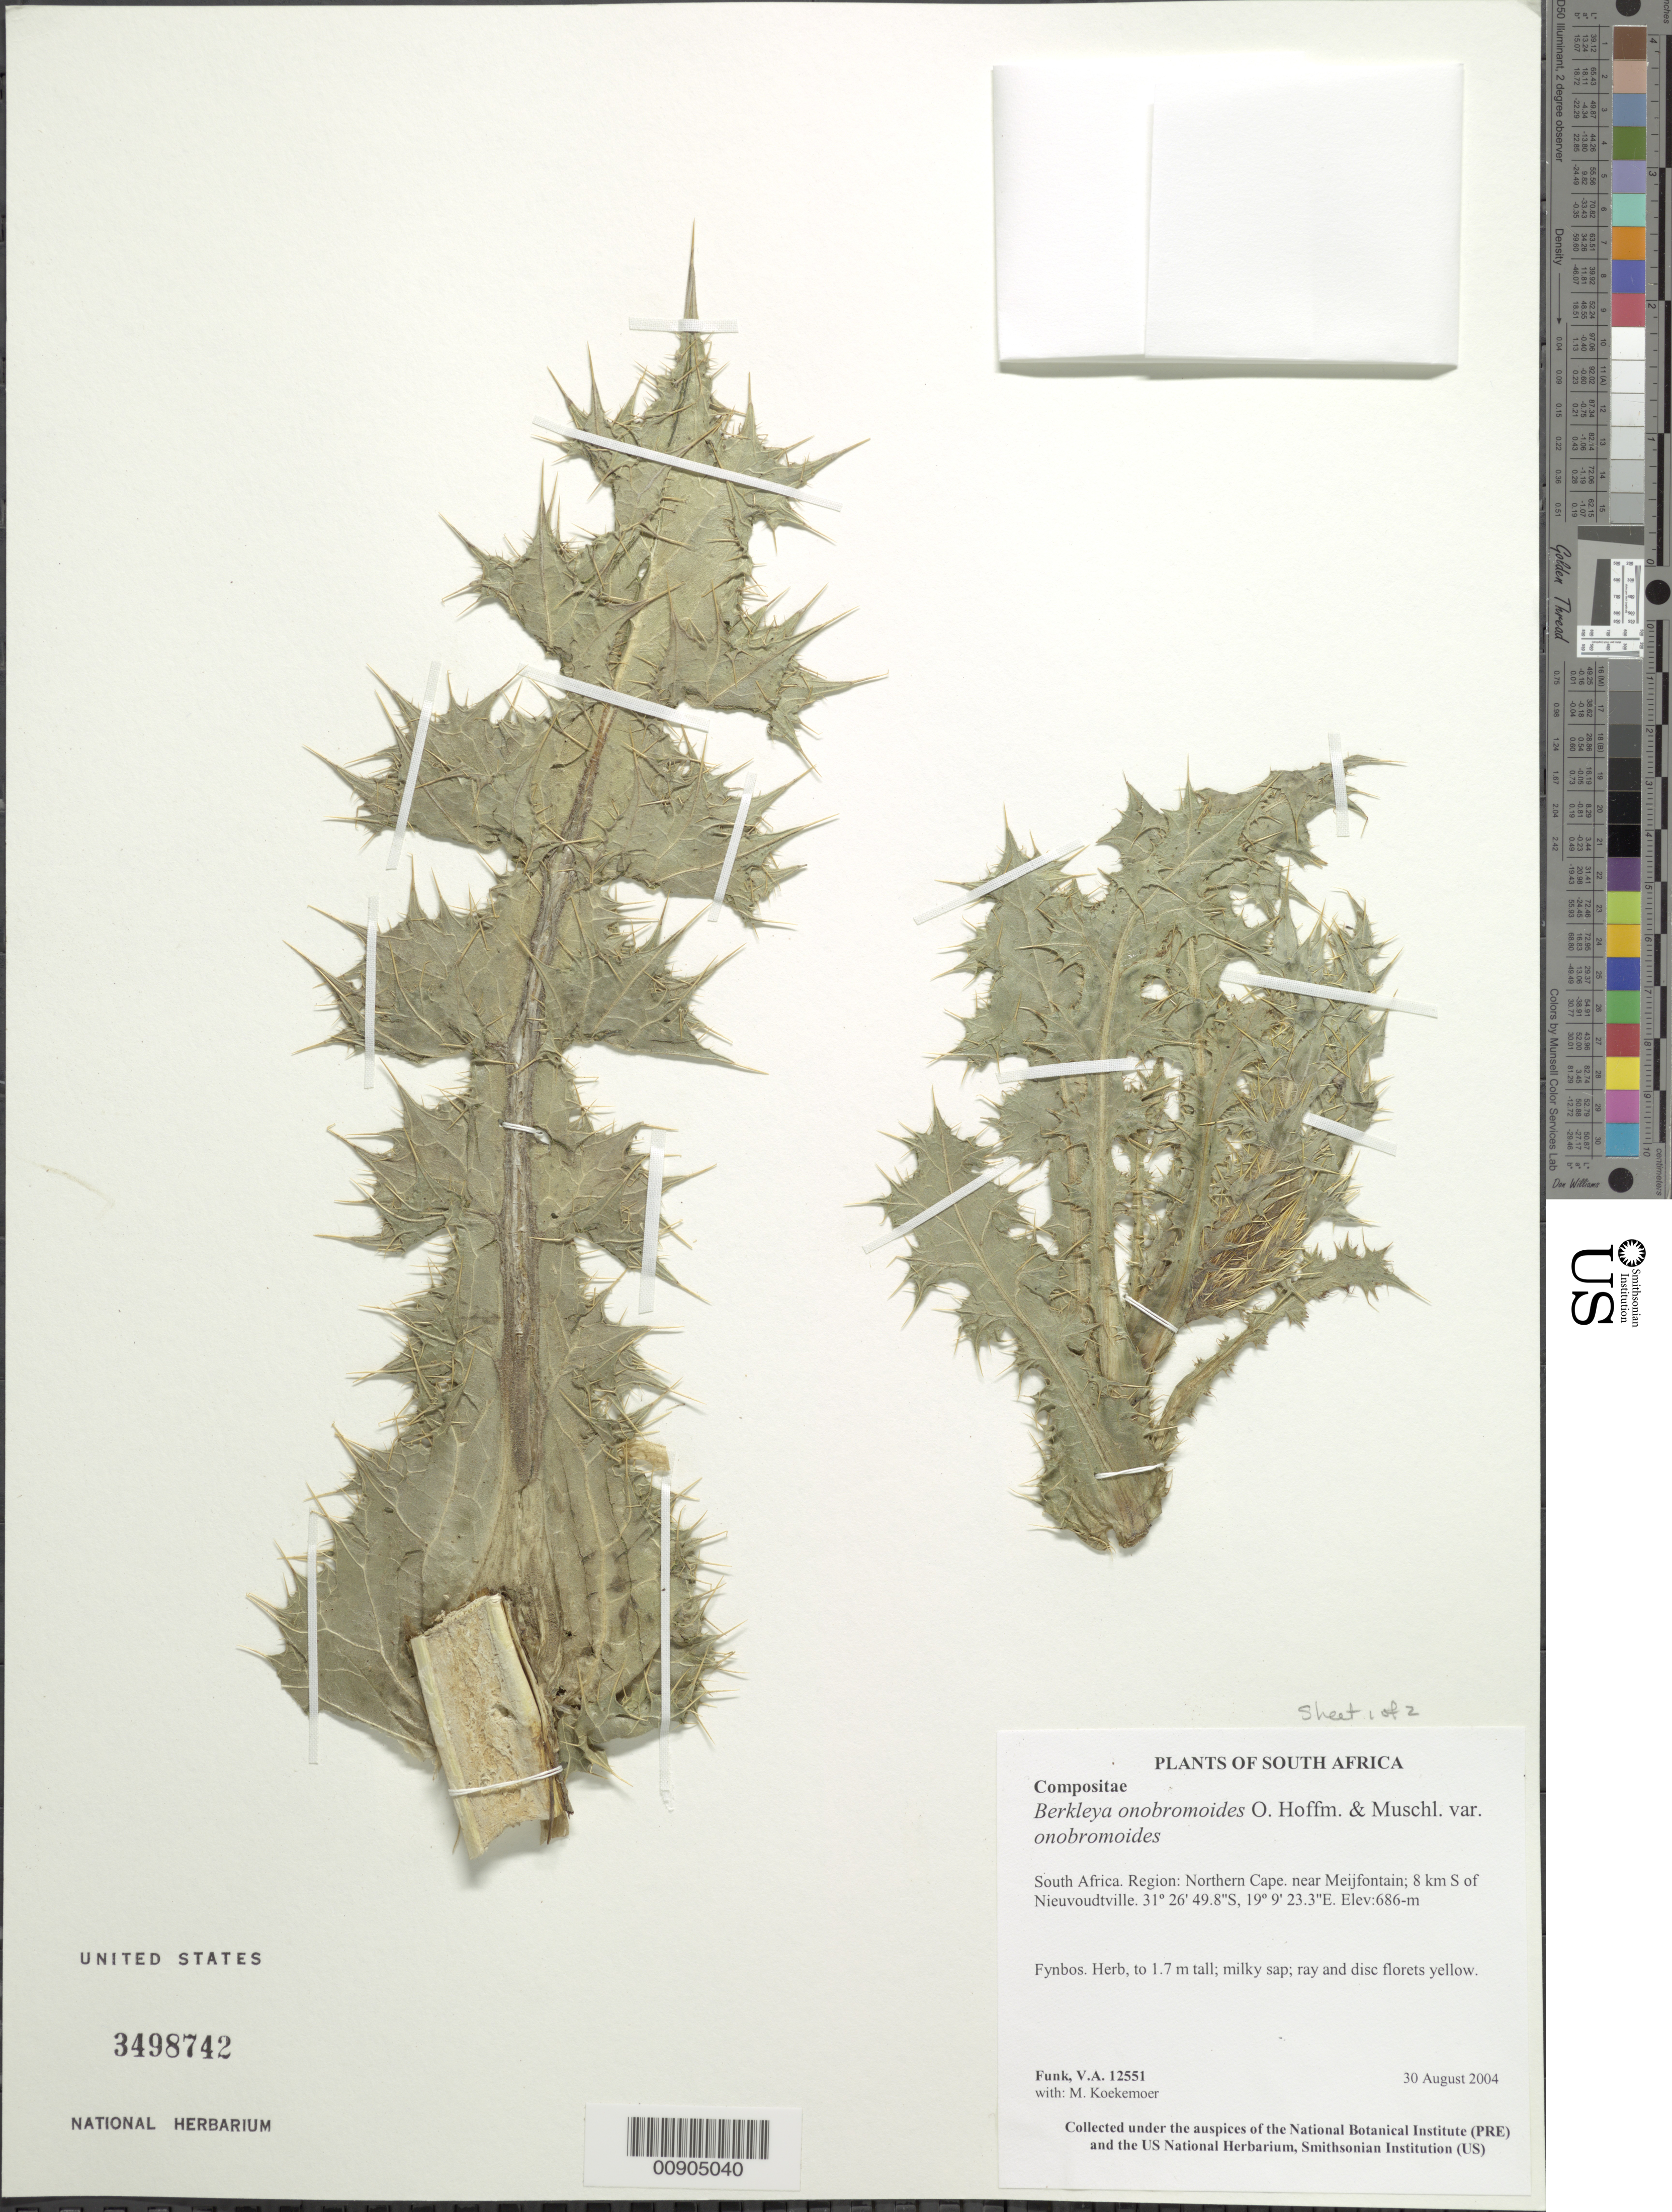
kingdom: Plantae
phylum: Tracheophyta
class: Magnoliopsida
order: Asterales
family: Asteraceae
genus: Berkheya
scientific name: Berkheya onobromoides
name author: (DC.) O. Hoffm. & Muschl.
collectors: V. Funk & M. Koekemoer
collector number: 12551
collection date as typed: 30 August 2004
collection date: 2004-08-30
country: South Africa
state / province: Northern Cape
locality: Northern Cape, near Meijfontain, 8 km S of Nieuvoudtville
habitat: Fynbos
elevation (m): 686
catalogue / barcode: US 3498742